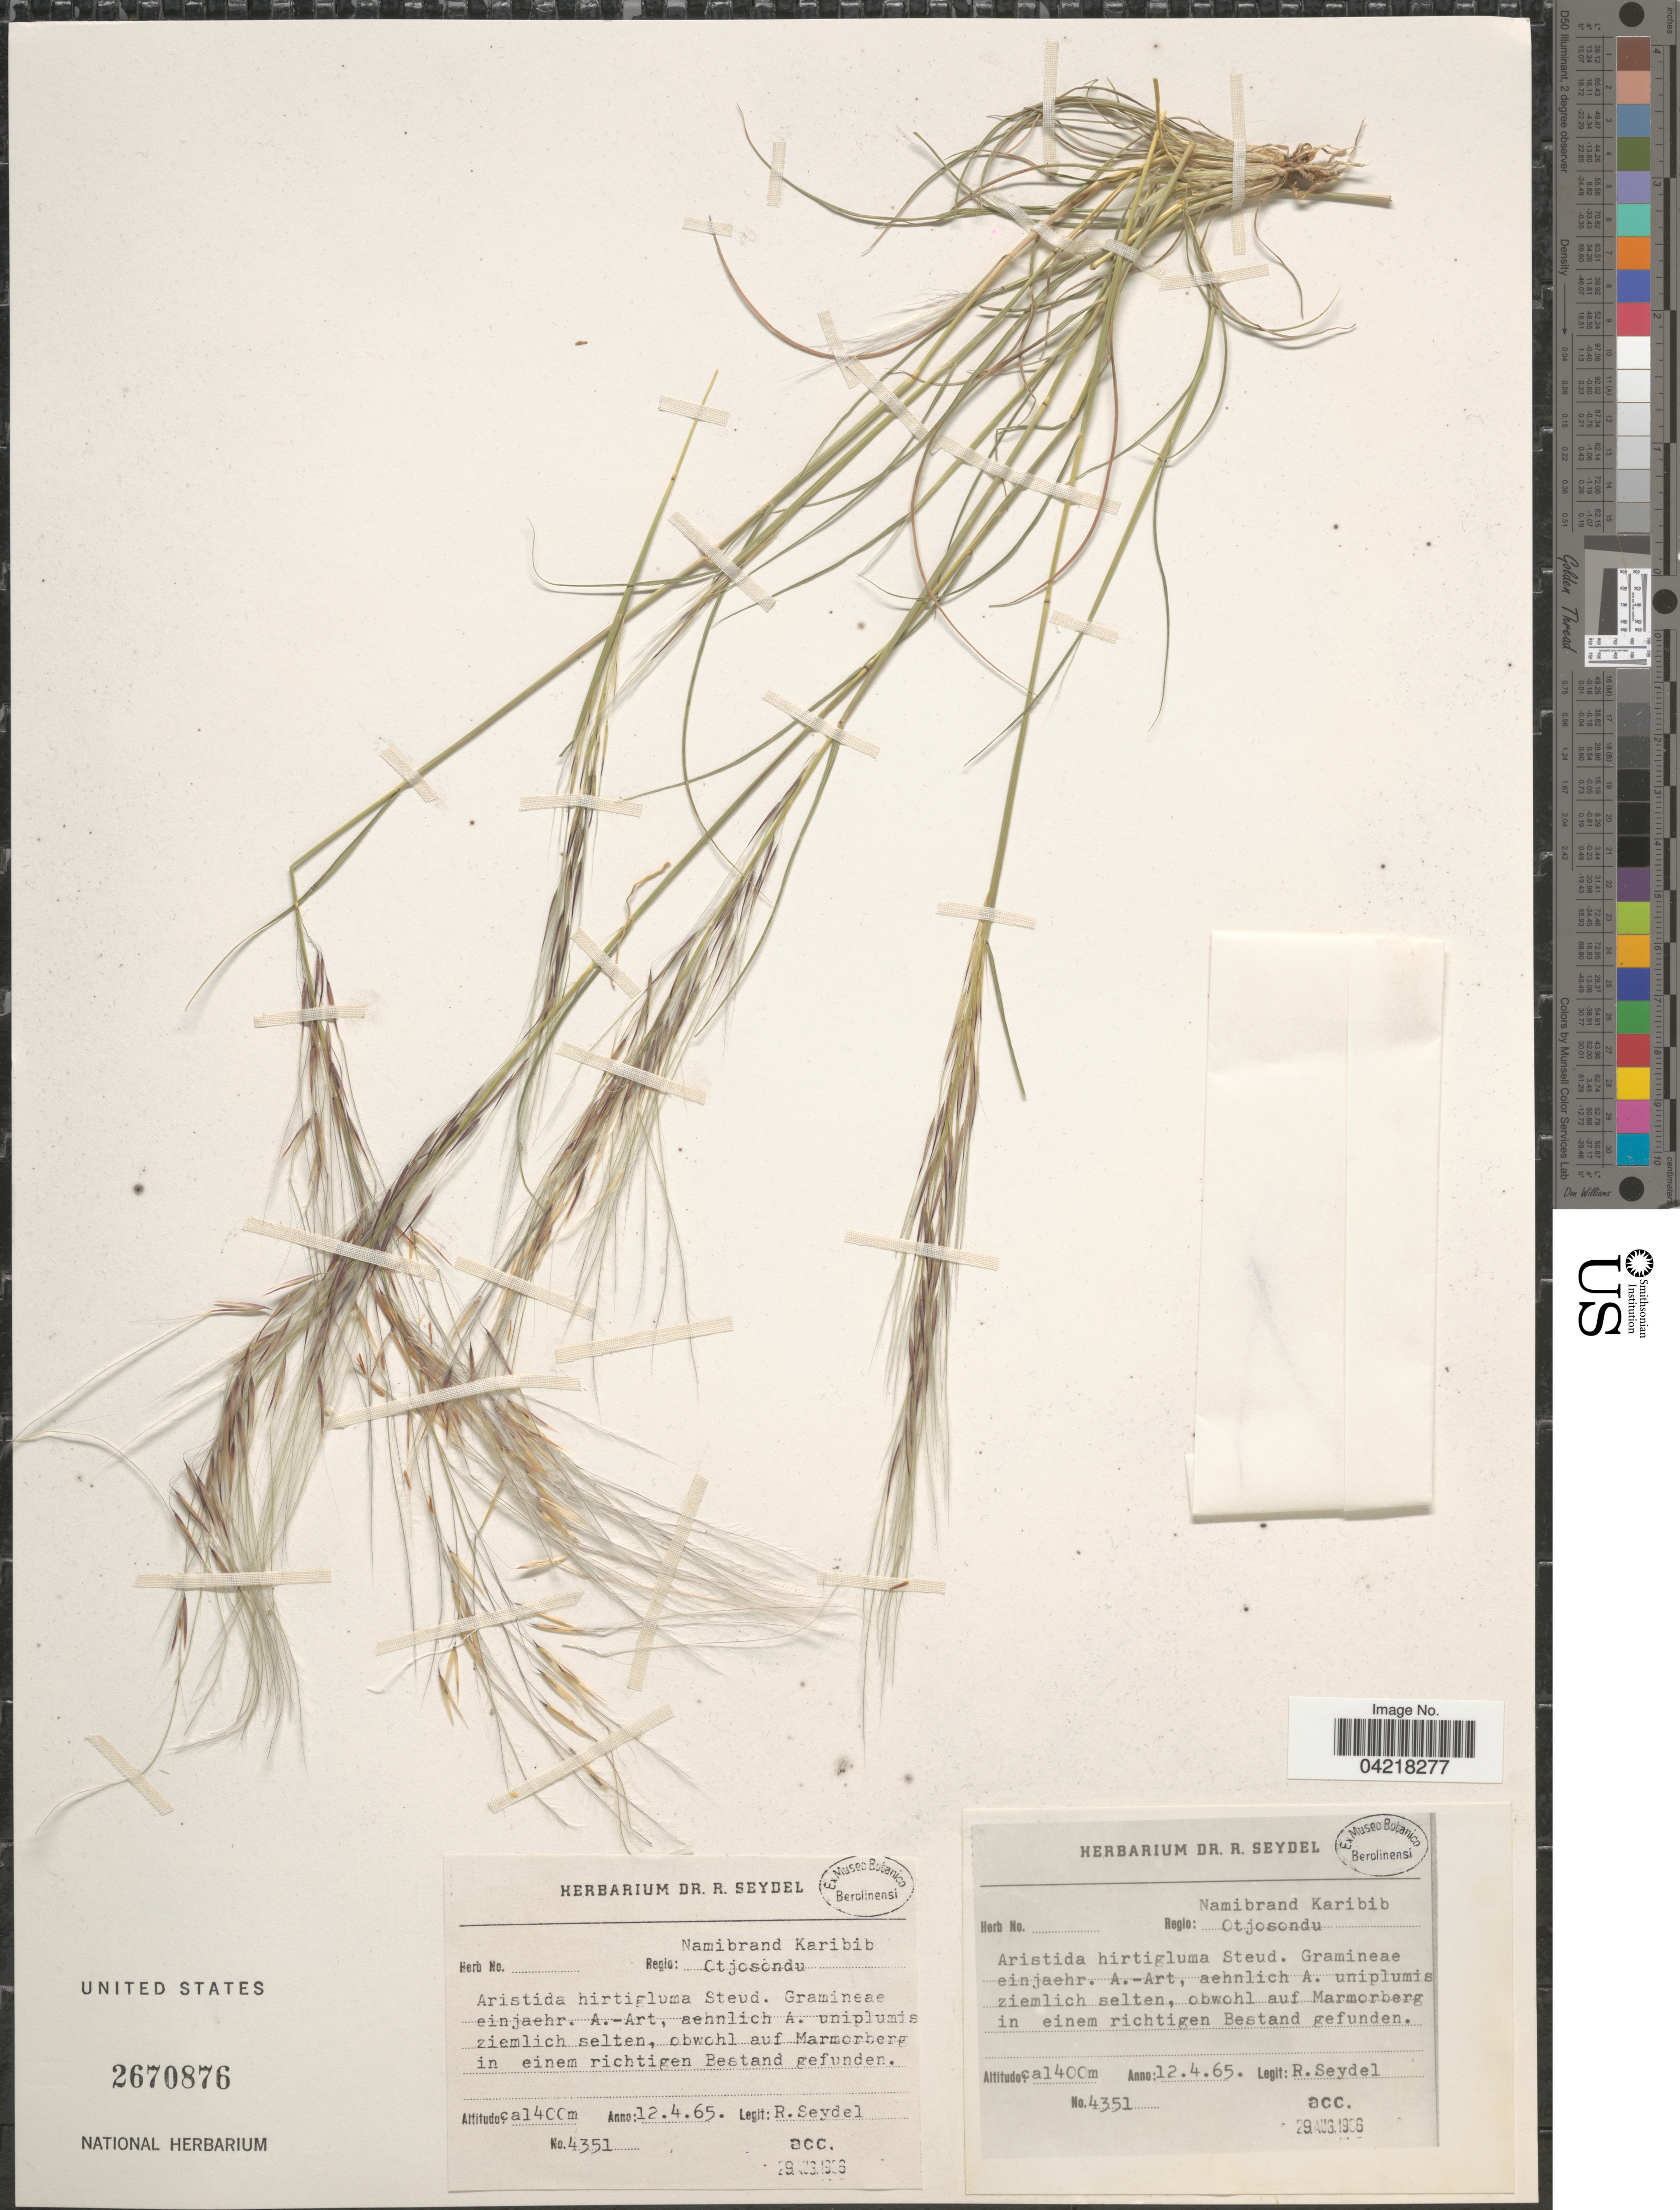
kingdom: Plantae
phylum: Tracheophyta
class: Liliopsida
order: Poales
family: Poaceae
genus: Stipagrostis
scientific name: Stipagrostis hirtigluma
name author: (Steud. ex Trin. & Rupr.) De Winter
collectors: R. Seydel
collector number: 4351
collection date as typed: Transcribed d/m/y: 12/4/65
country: Namibia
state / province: Otjozondjupa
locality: Regio: Namibrand Karibib. Otjosondu. Ziemlich selten, obwohl auf Marmorberg in einem richtingen Bestand gefunden.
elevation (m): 1400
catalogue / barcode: US 2670876